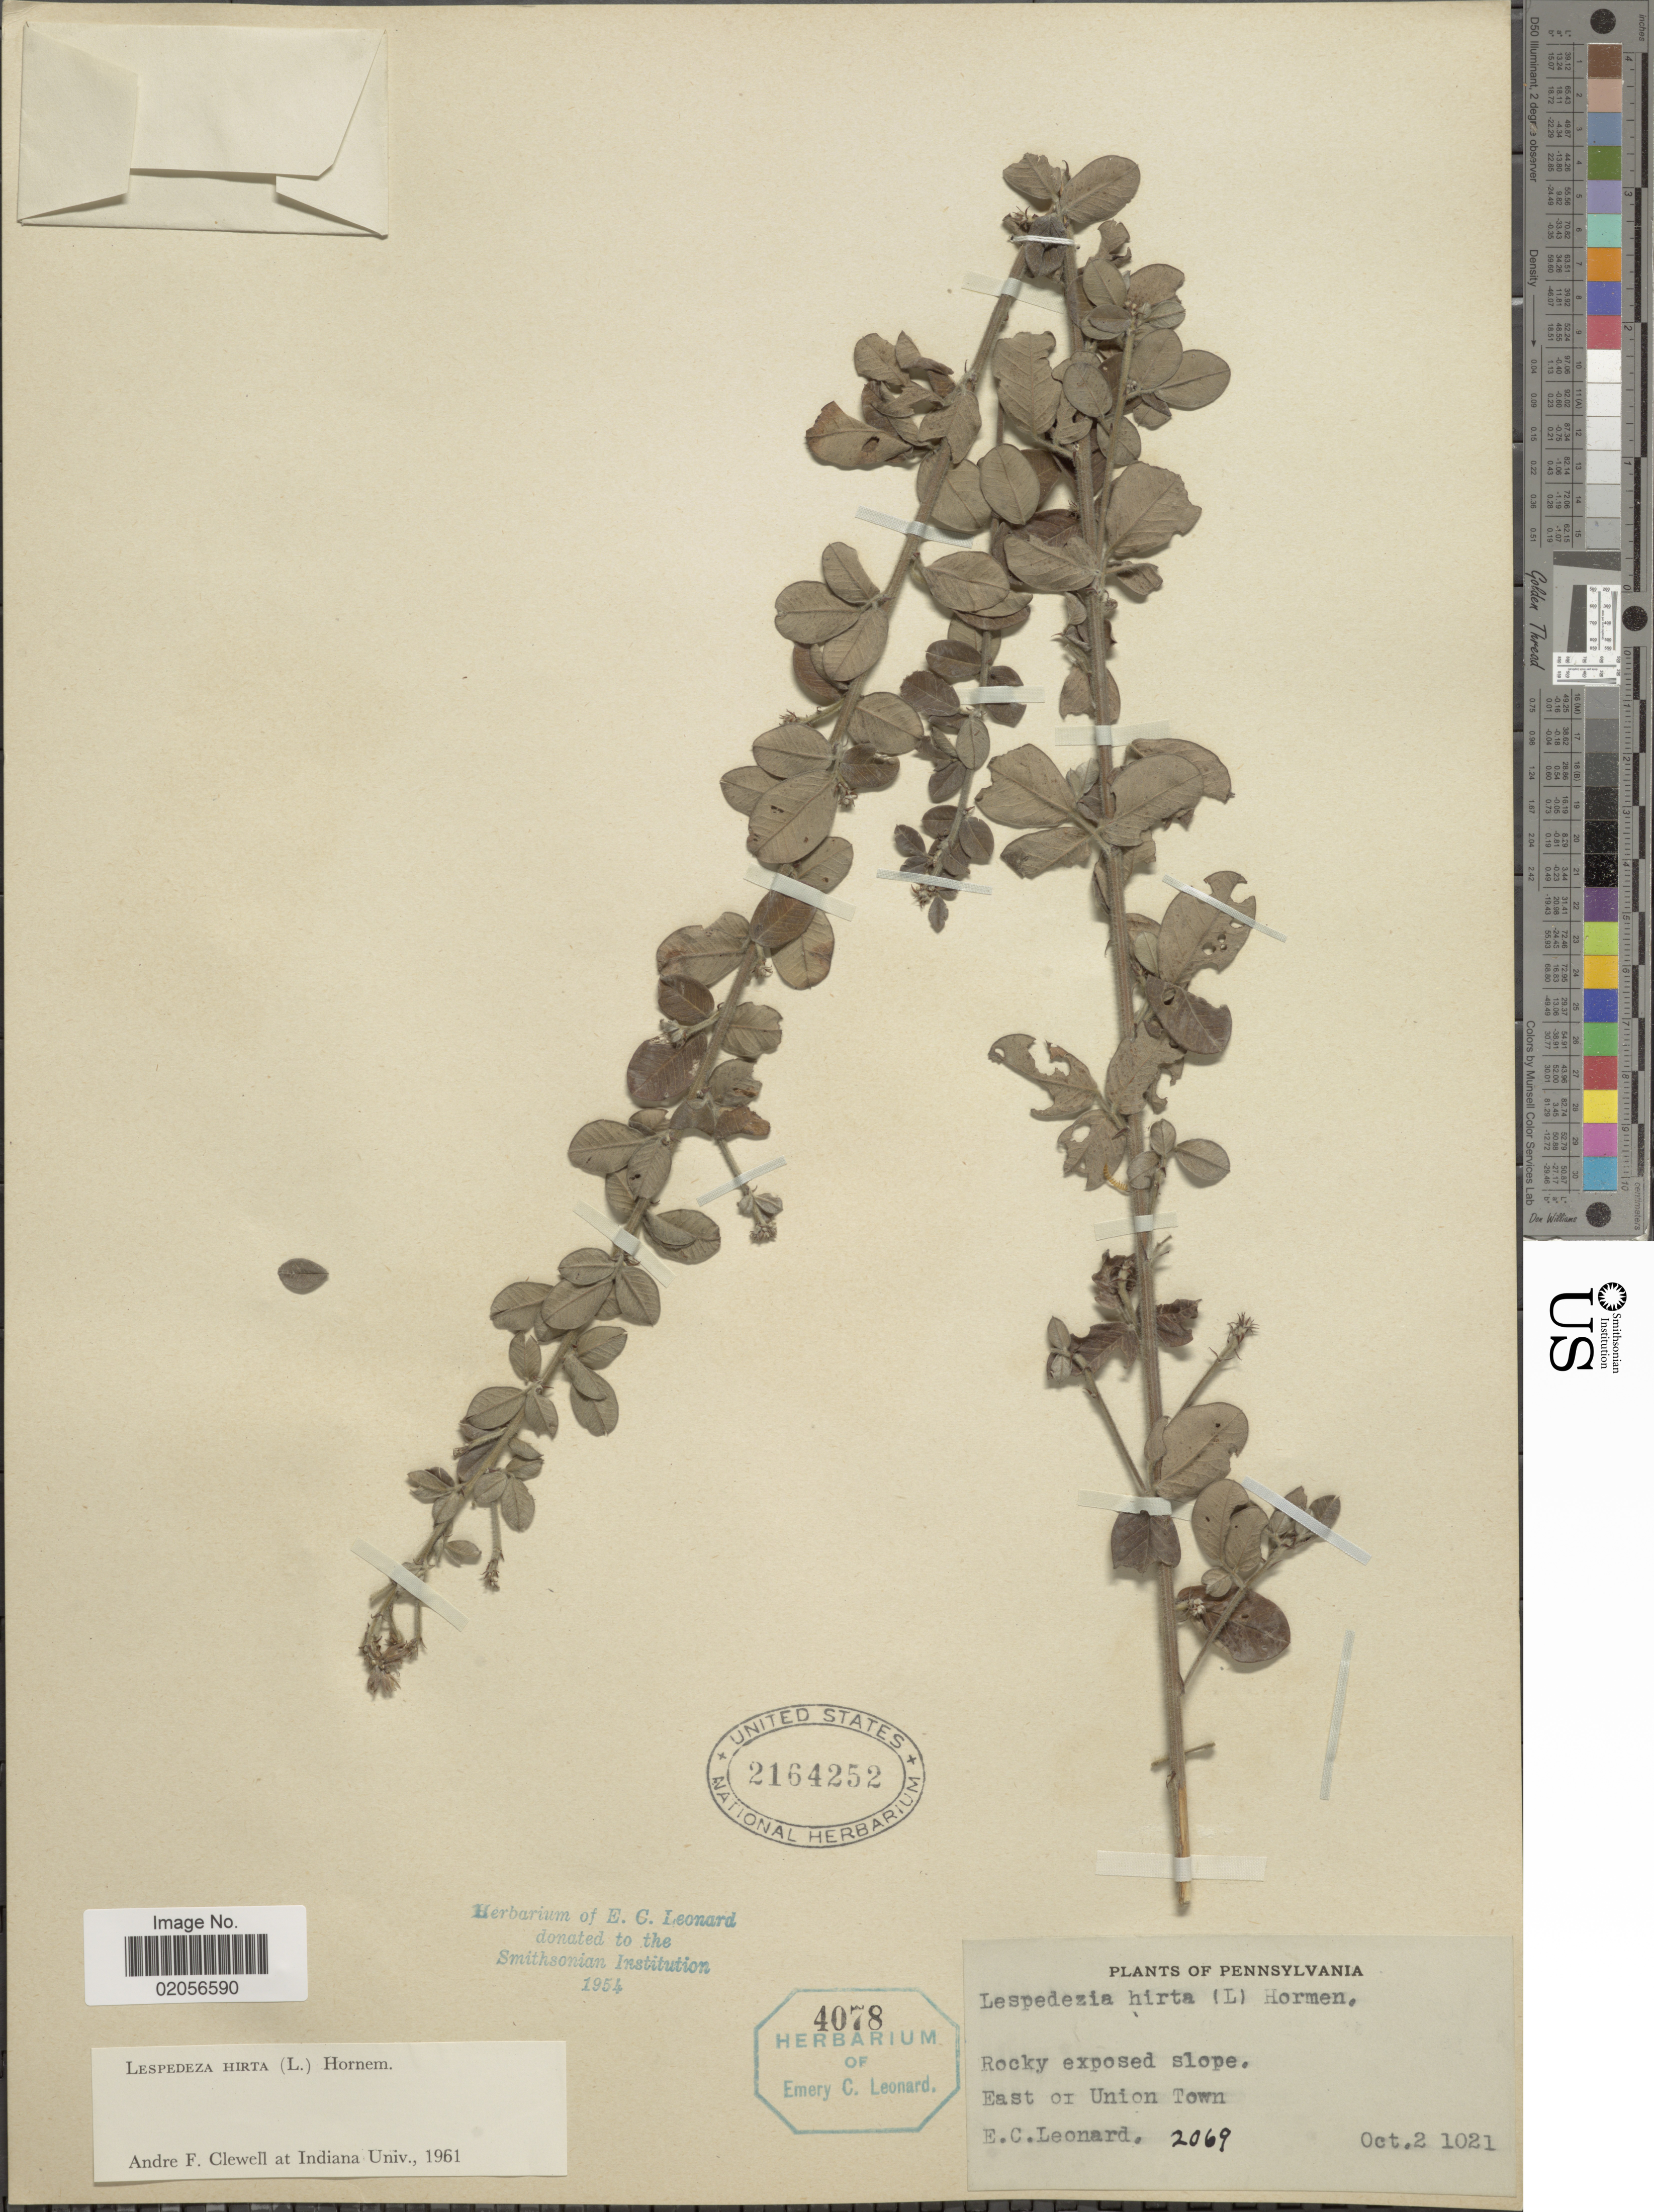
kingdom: Plantae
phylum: Tracheophyta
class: Magnoliopsida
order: Fabales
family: Fabaceae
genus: Lespedeza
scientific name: Lespedeza hirta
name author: (L.) Hornem.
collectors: E. C. Leonard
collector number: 2069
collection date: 1921-10-02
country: United States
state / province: Pennsylvania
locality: Rocky exposed slope, East of Union Town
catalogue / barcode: US 2164252